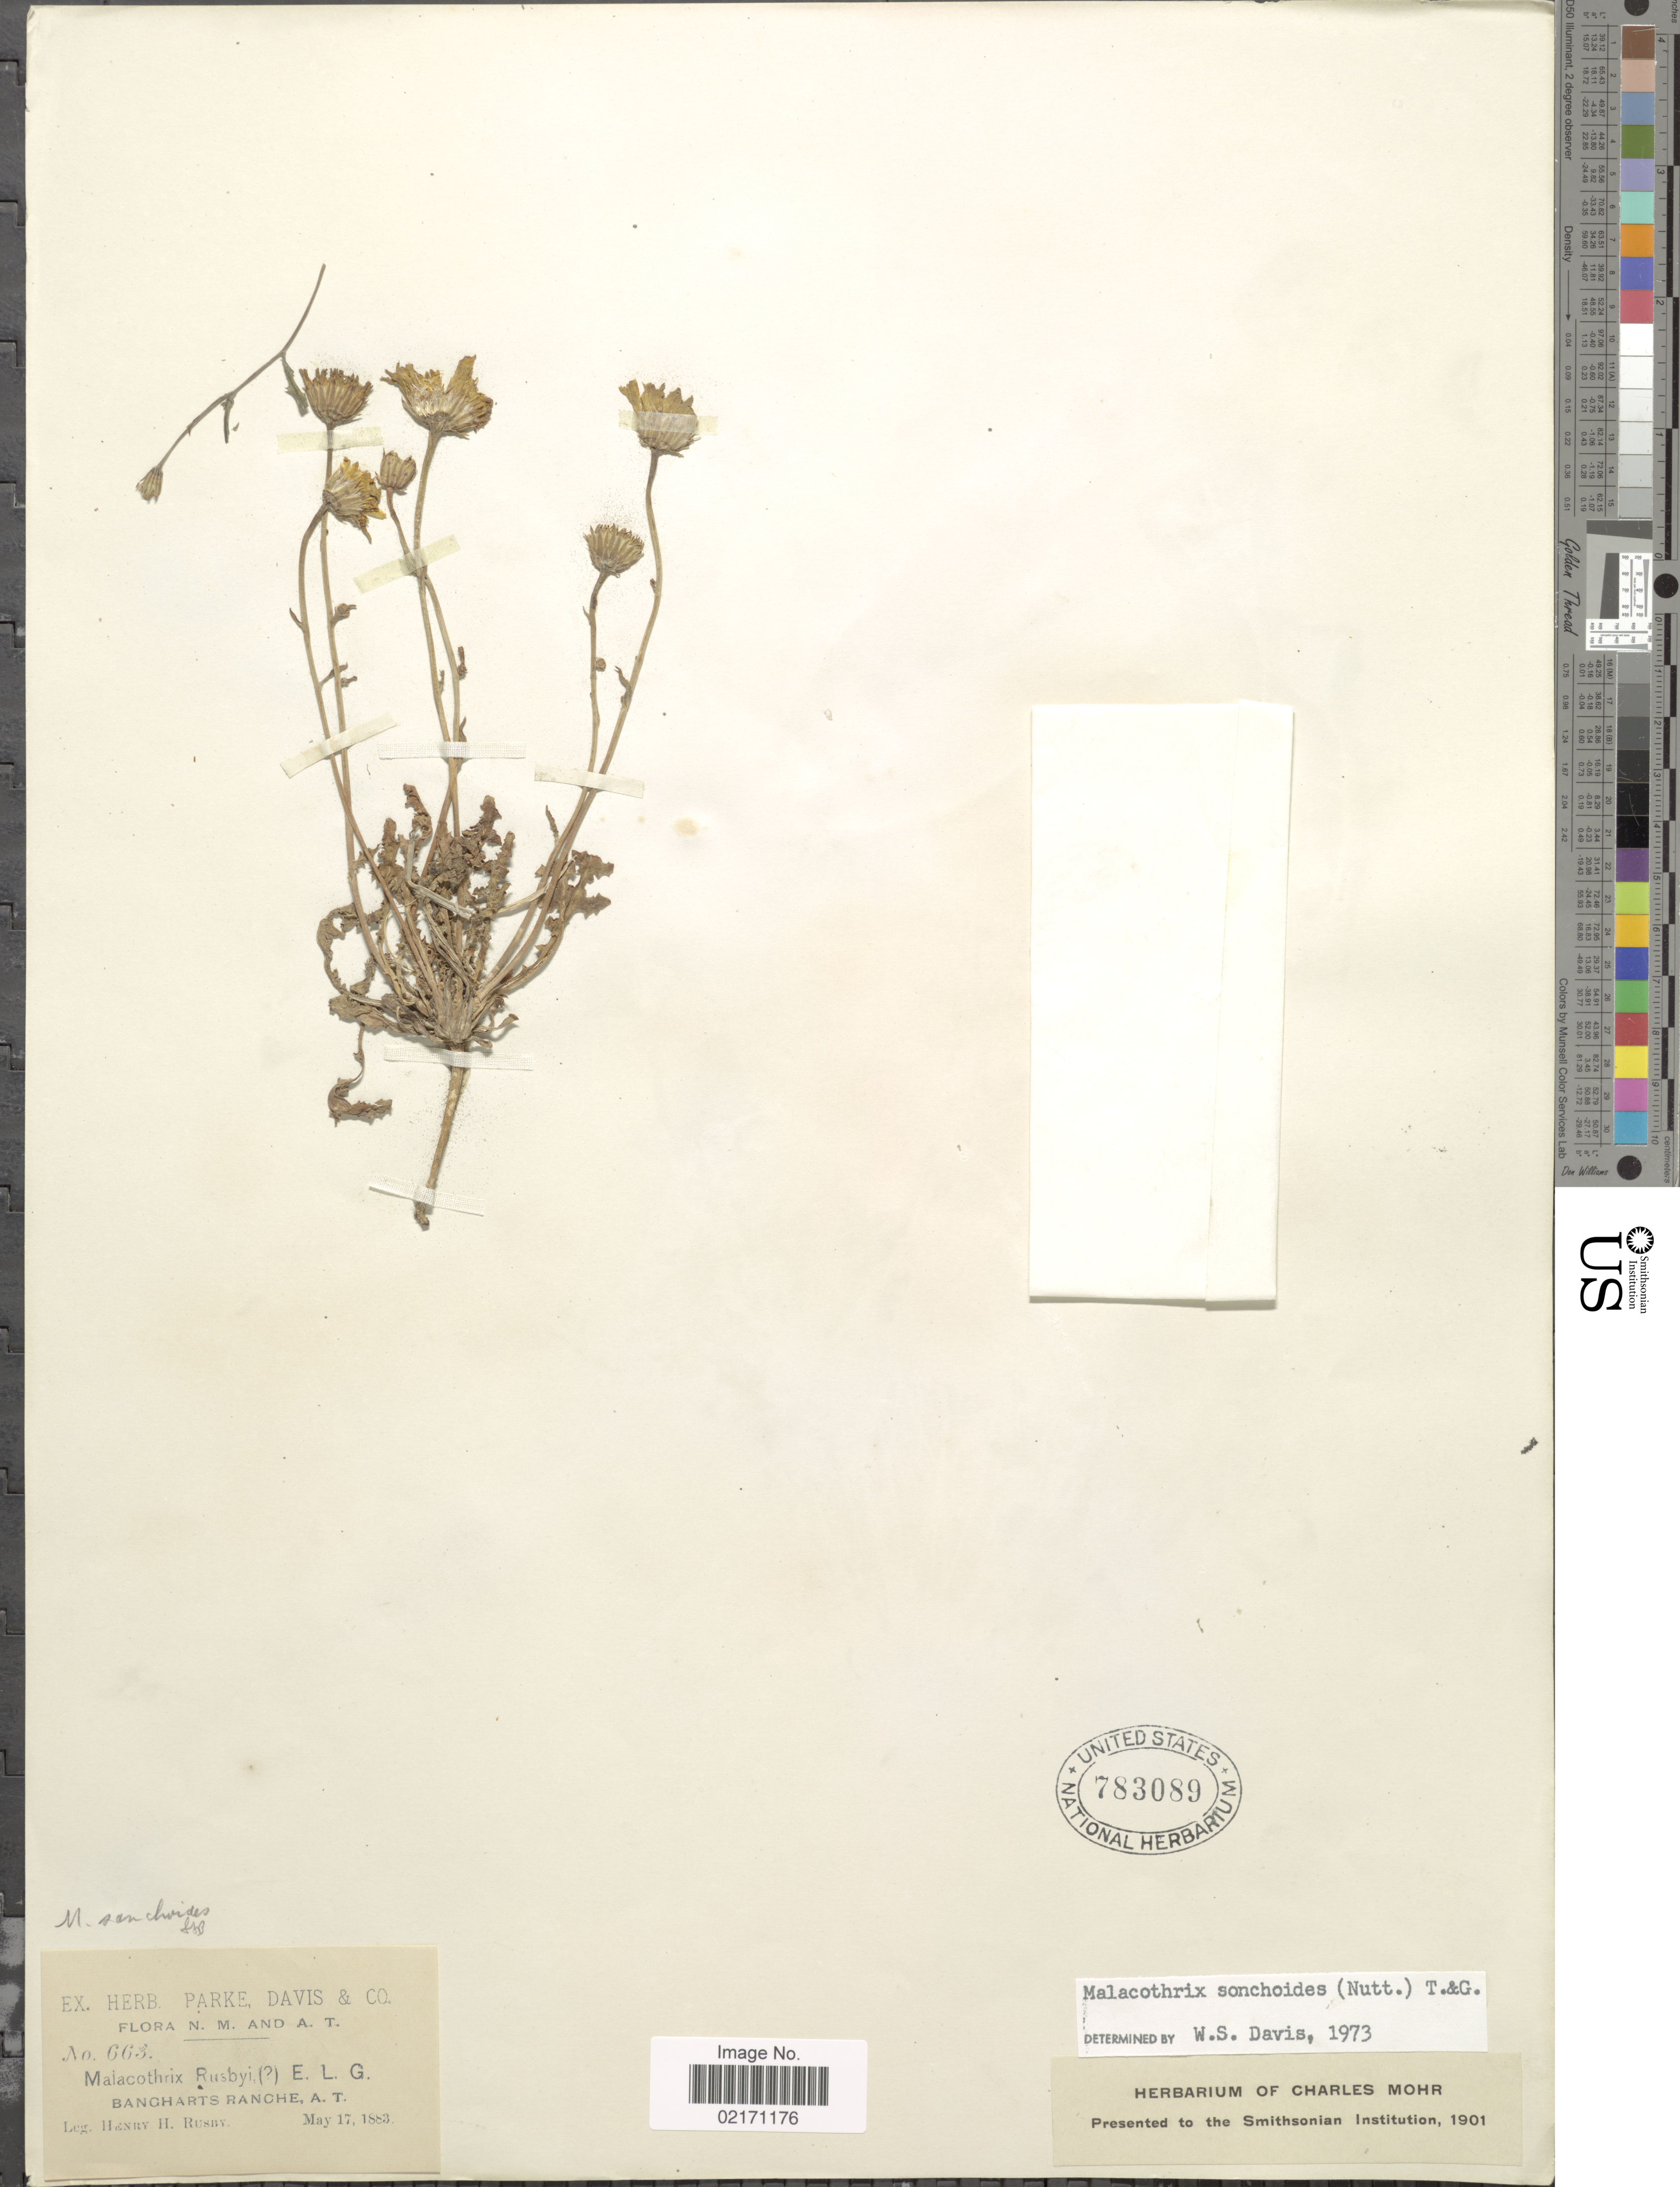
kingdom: Plantae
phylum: Tracheophyta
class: Magnoliopsida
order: Asterales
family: Asteraceae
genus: Malacothrix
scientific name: Malacothrix sonchoides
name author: (Nutt.) Torr. & A. Gray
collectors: H. H. Rusby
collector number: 663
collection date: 1883-05-17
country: United States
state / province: Arizona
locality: Bangharts Ranche, A. T.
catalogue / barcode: US 783089